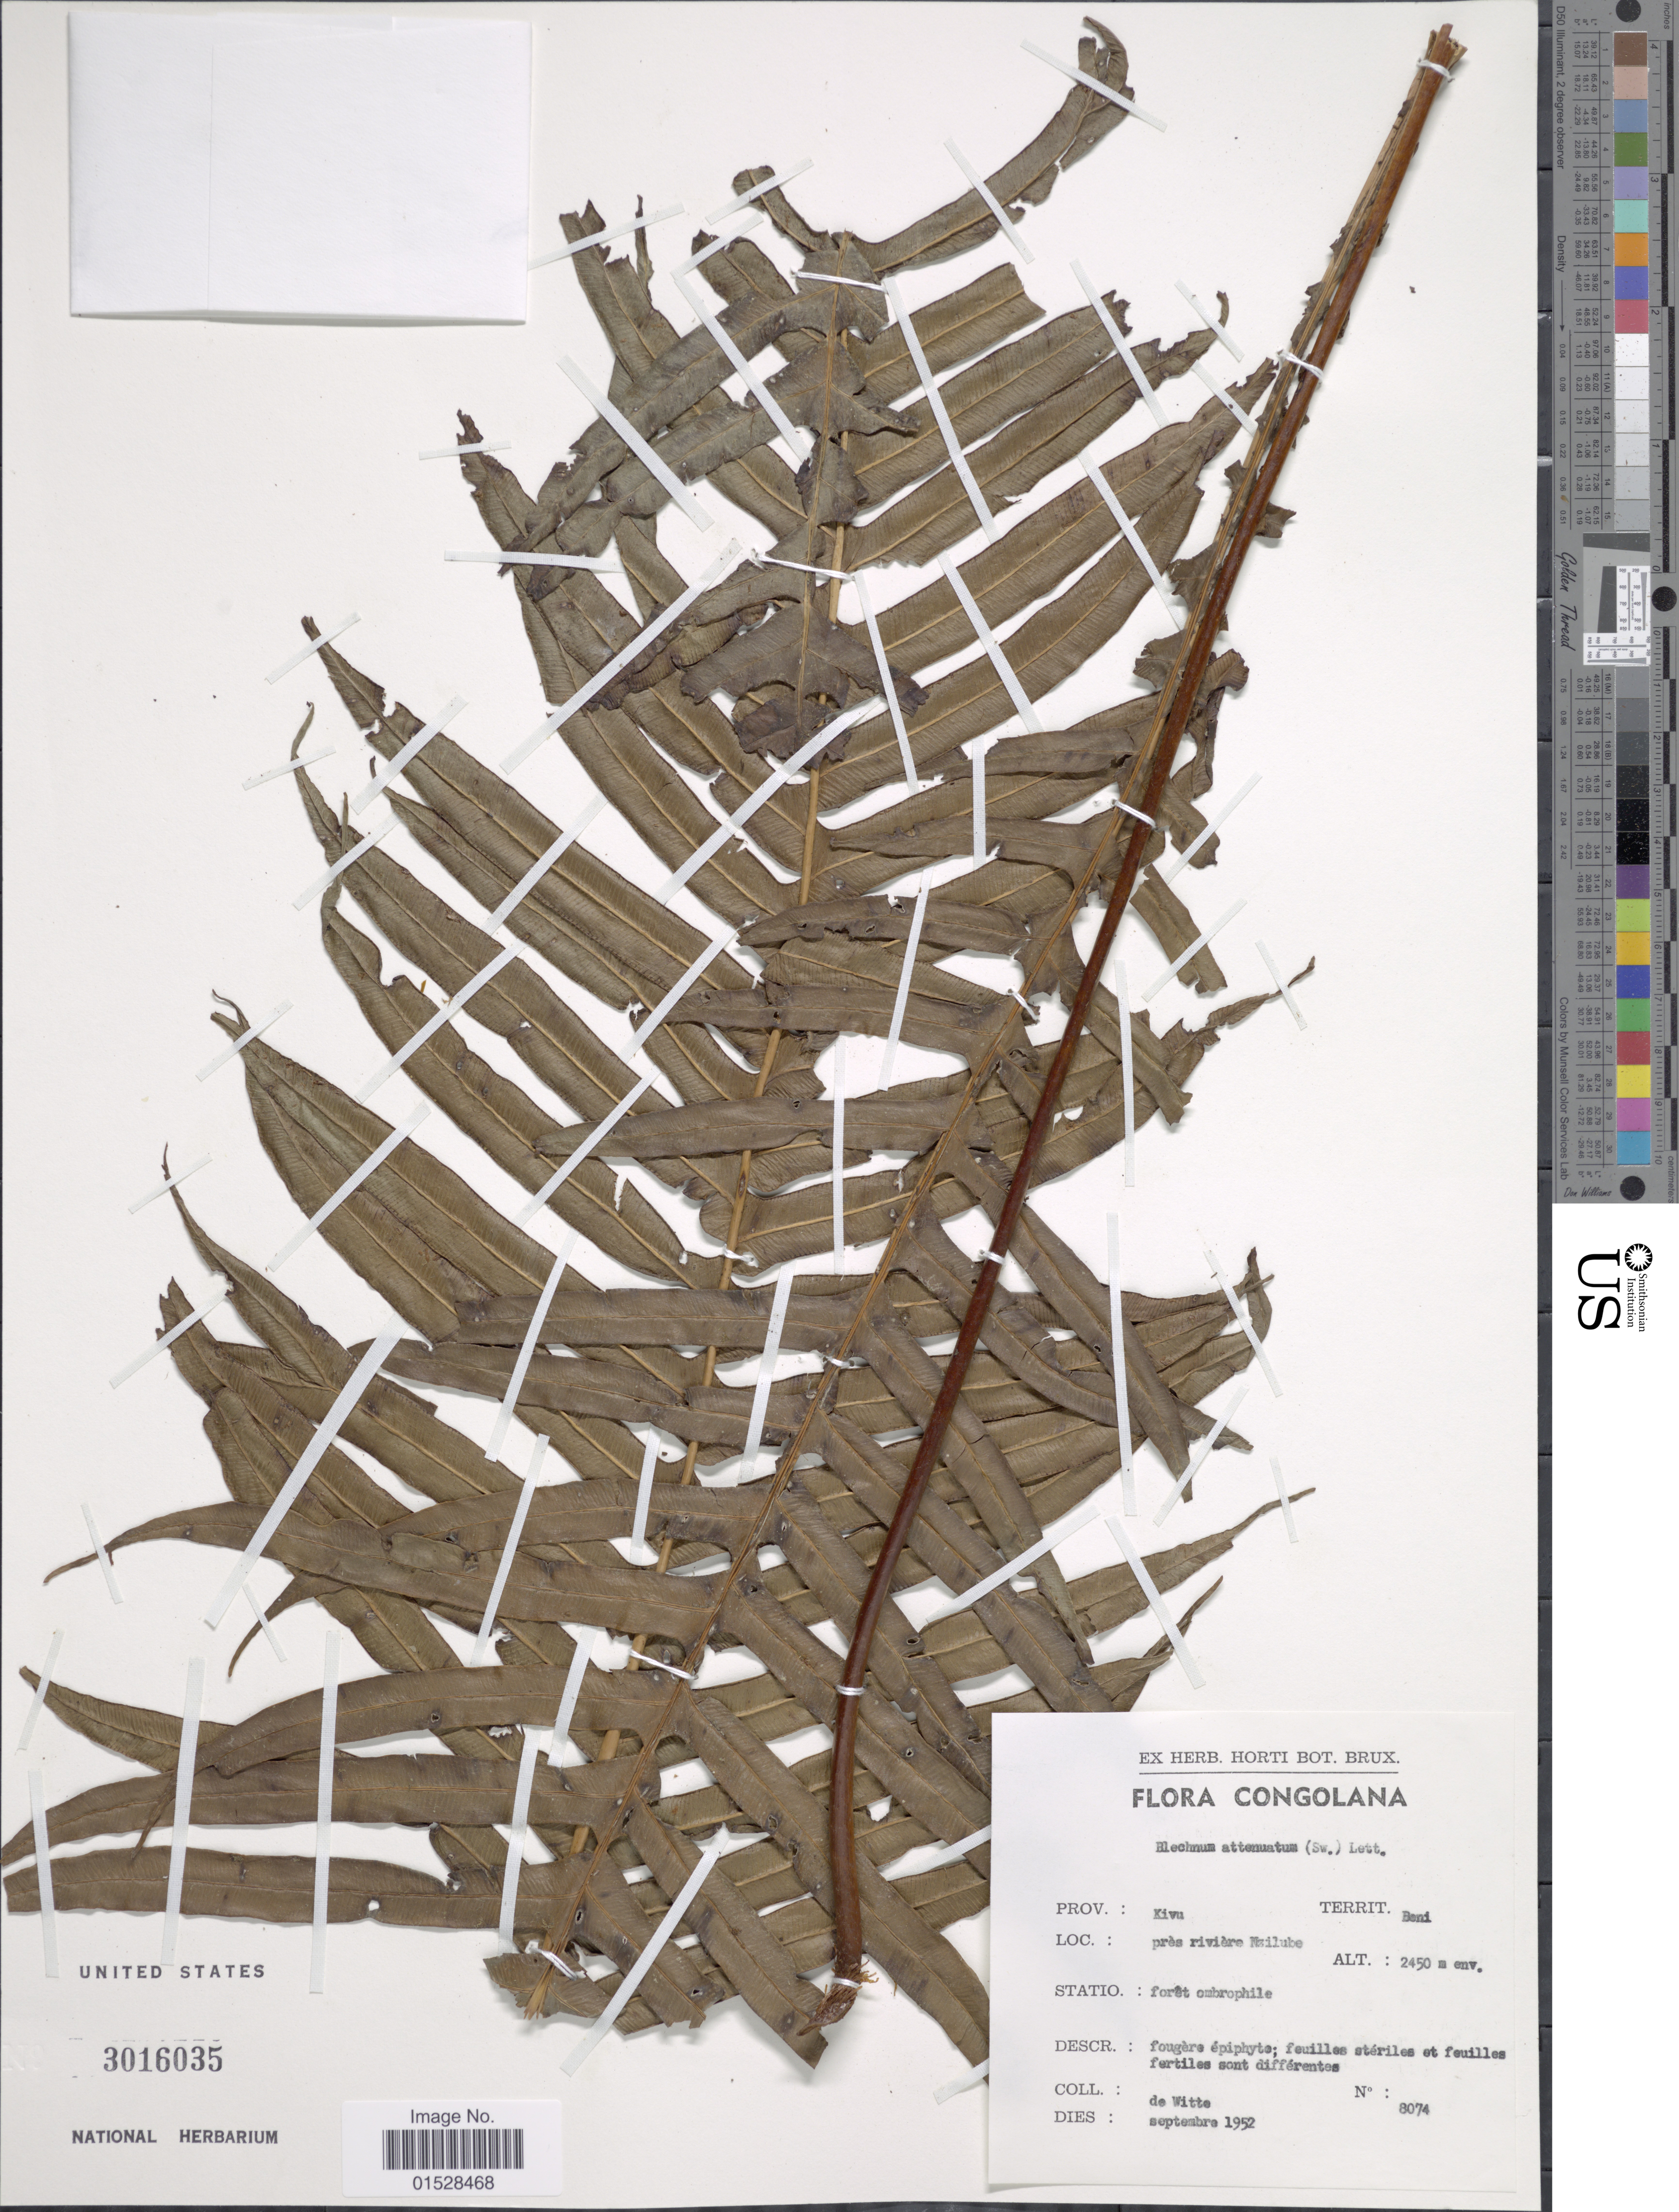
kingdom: Plantae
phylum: Tracheophyta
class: Polypodiopsida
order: Polypodiales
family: Blechnaceae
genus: Blechnum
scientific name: Blechnum attenuatum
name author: (Sw.) Mett.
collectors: -. de Witte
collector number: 8074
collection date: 1952-09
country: Congo, Democratic Republic of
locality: Congolana, Prov. Kivu, Beni, près rivière Nzilube.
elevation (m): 2450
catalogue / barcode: US 3016035